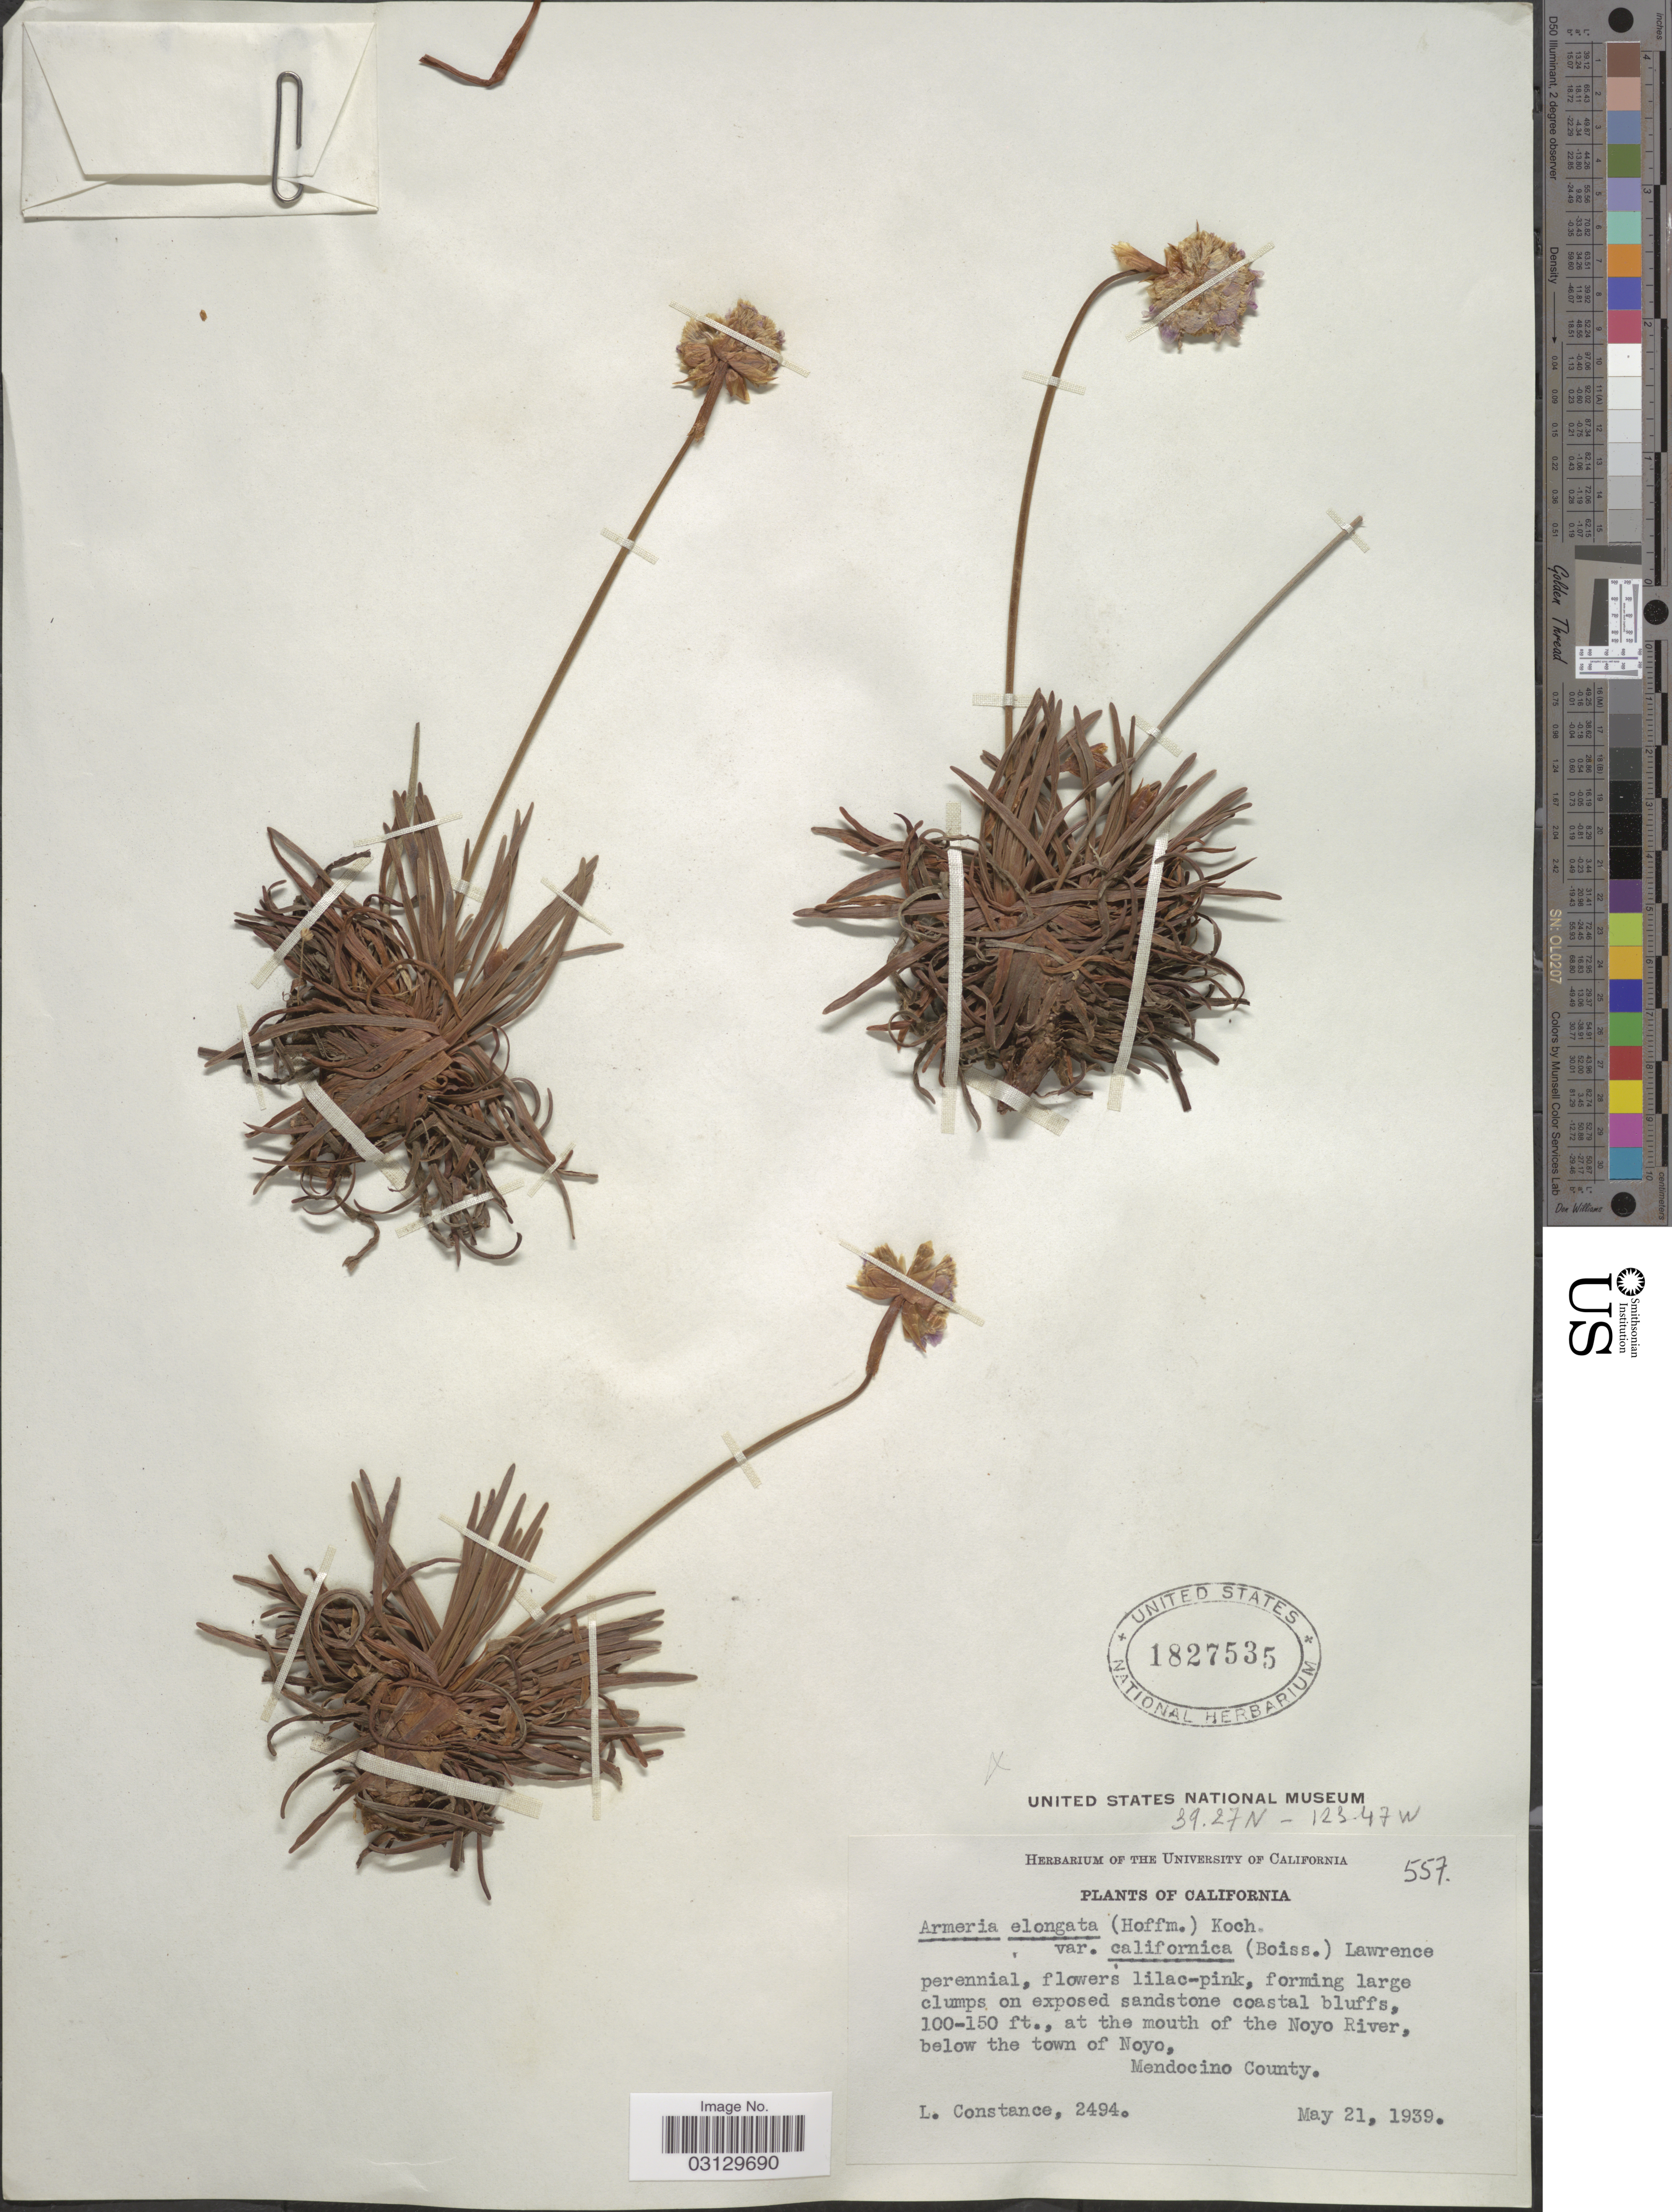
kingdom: Plantae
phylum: Tracheophyta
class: Magnoliopsida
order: Caryophyllales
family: Plumbaginaceae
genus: Armeria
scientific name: Armeria maritima subsp. californica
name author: (Boiss.) A.E. Porsild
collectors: L. Constance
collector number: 2494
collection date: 1939-05-21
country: United States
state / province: California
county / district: Mendocino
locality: At the mouth of the Noyo River, below the town of Noyo, Mendocino County.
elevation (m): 30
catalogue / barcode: US 1827535